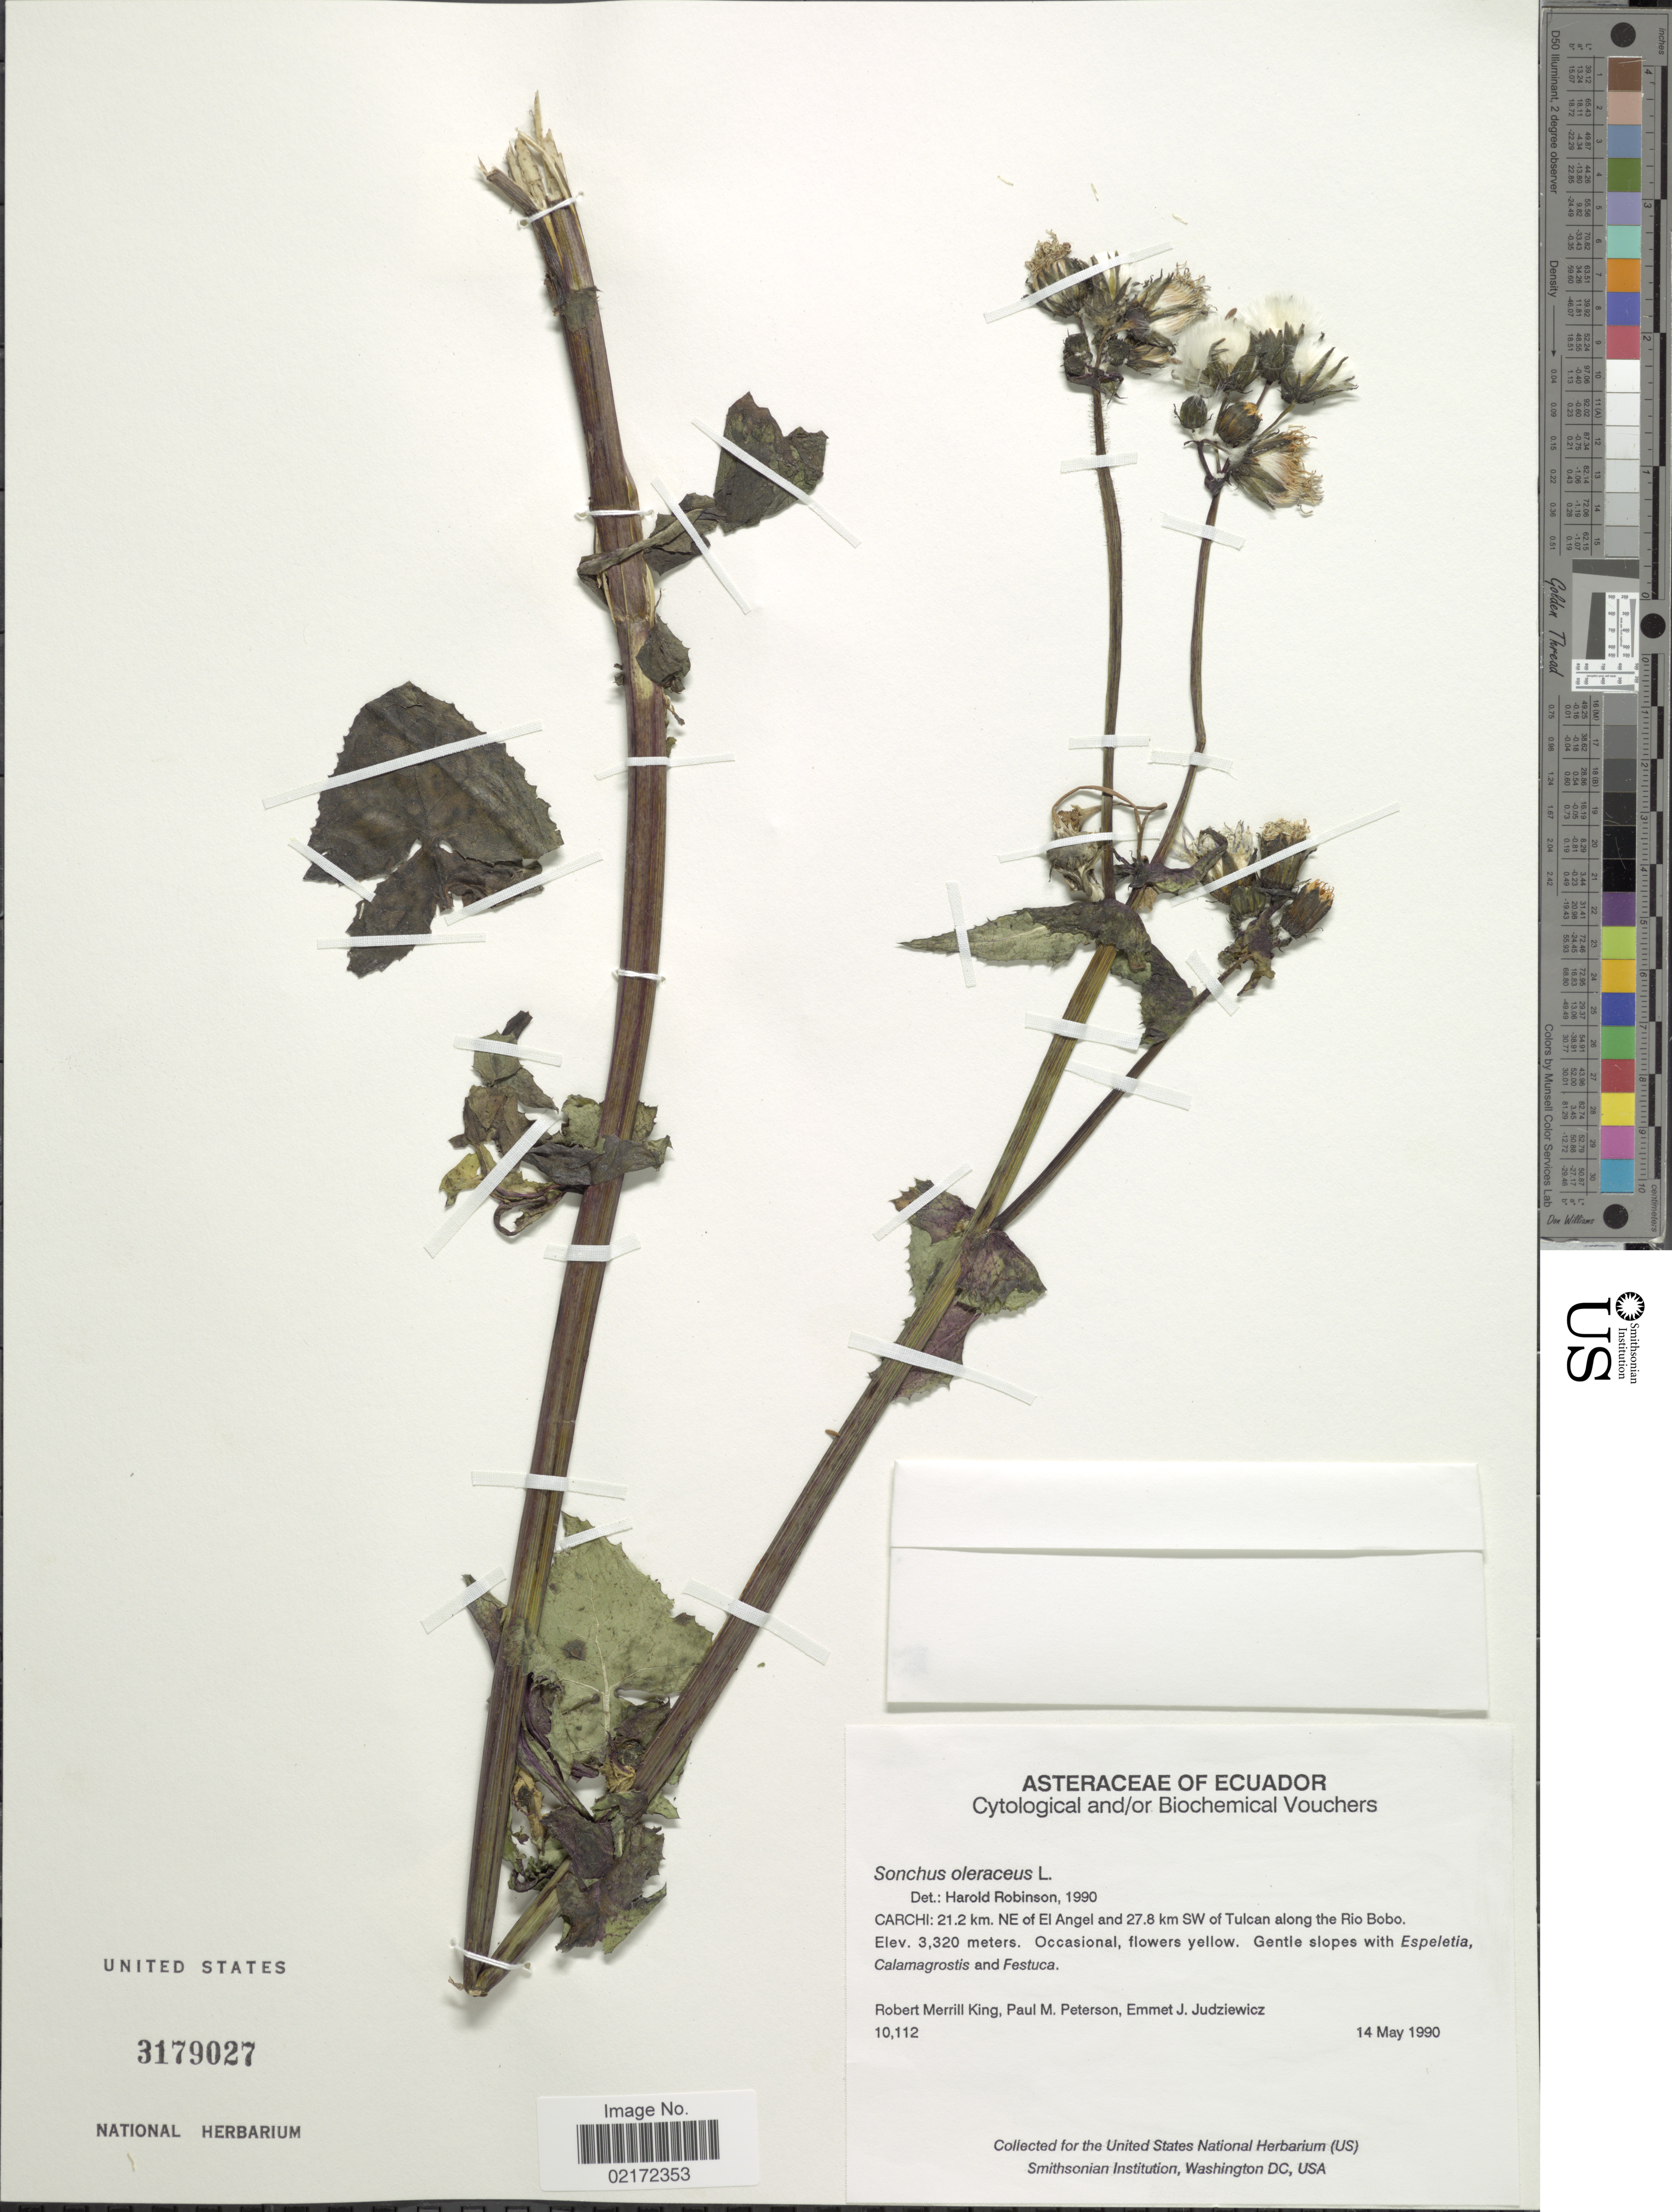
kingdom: Plantae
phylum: Tracheophyta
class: Magnoliopsida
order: Asterales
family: Asteraceae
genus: Sonchus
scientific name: Sonchus oleraceus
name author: L.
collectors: R. M. King, P. M. Peterson & E. J. Judziewicz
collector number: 10112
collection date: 1990-05-14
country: Ecuador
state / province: Carchi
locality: Carchi: 21.2 km. NE of El Angel and 27.8 km SW of Tulcan along the Rio Bobo.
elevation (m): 3320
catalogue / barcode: US 3179027